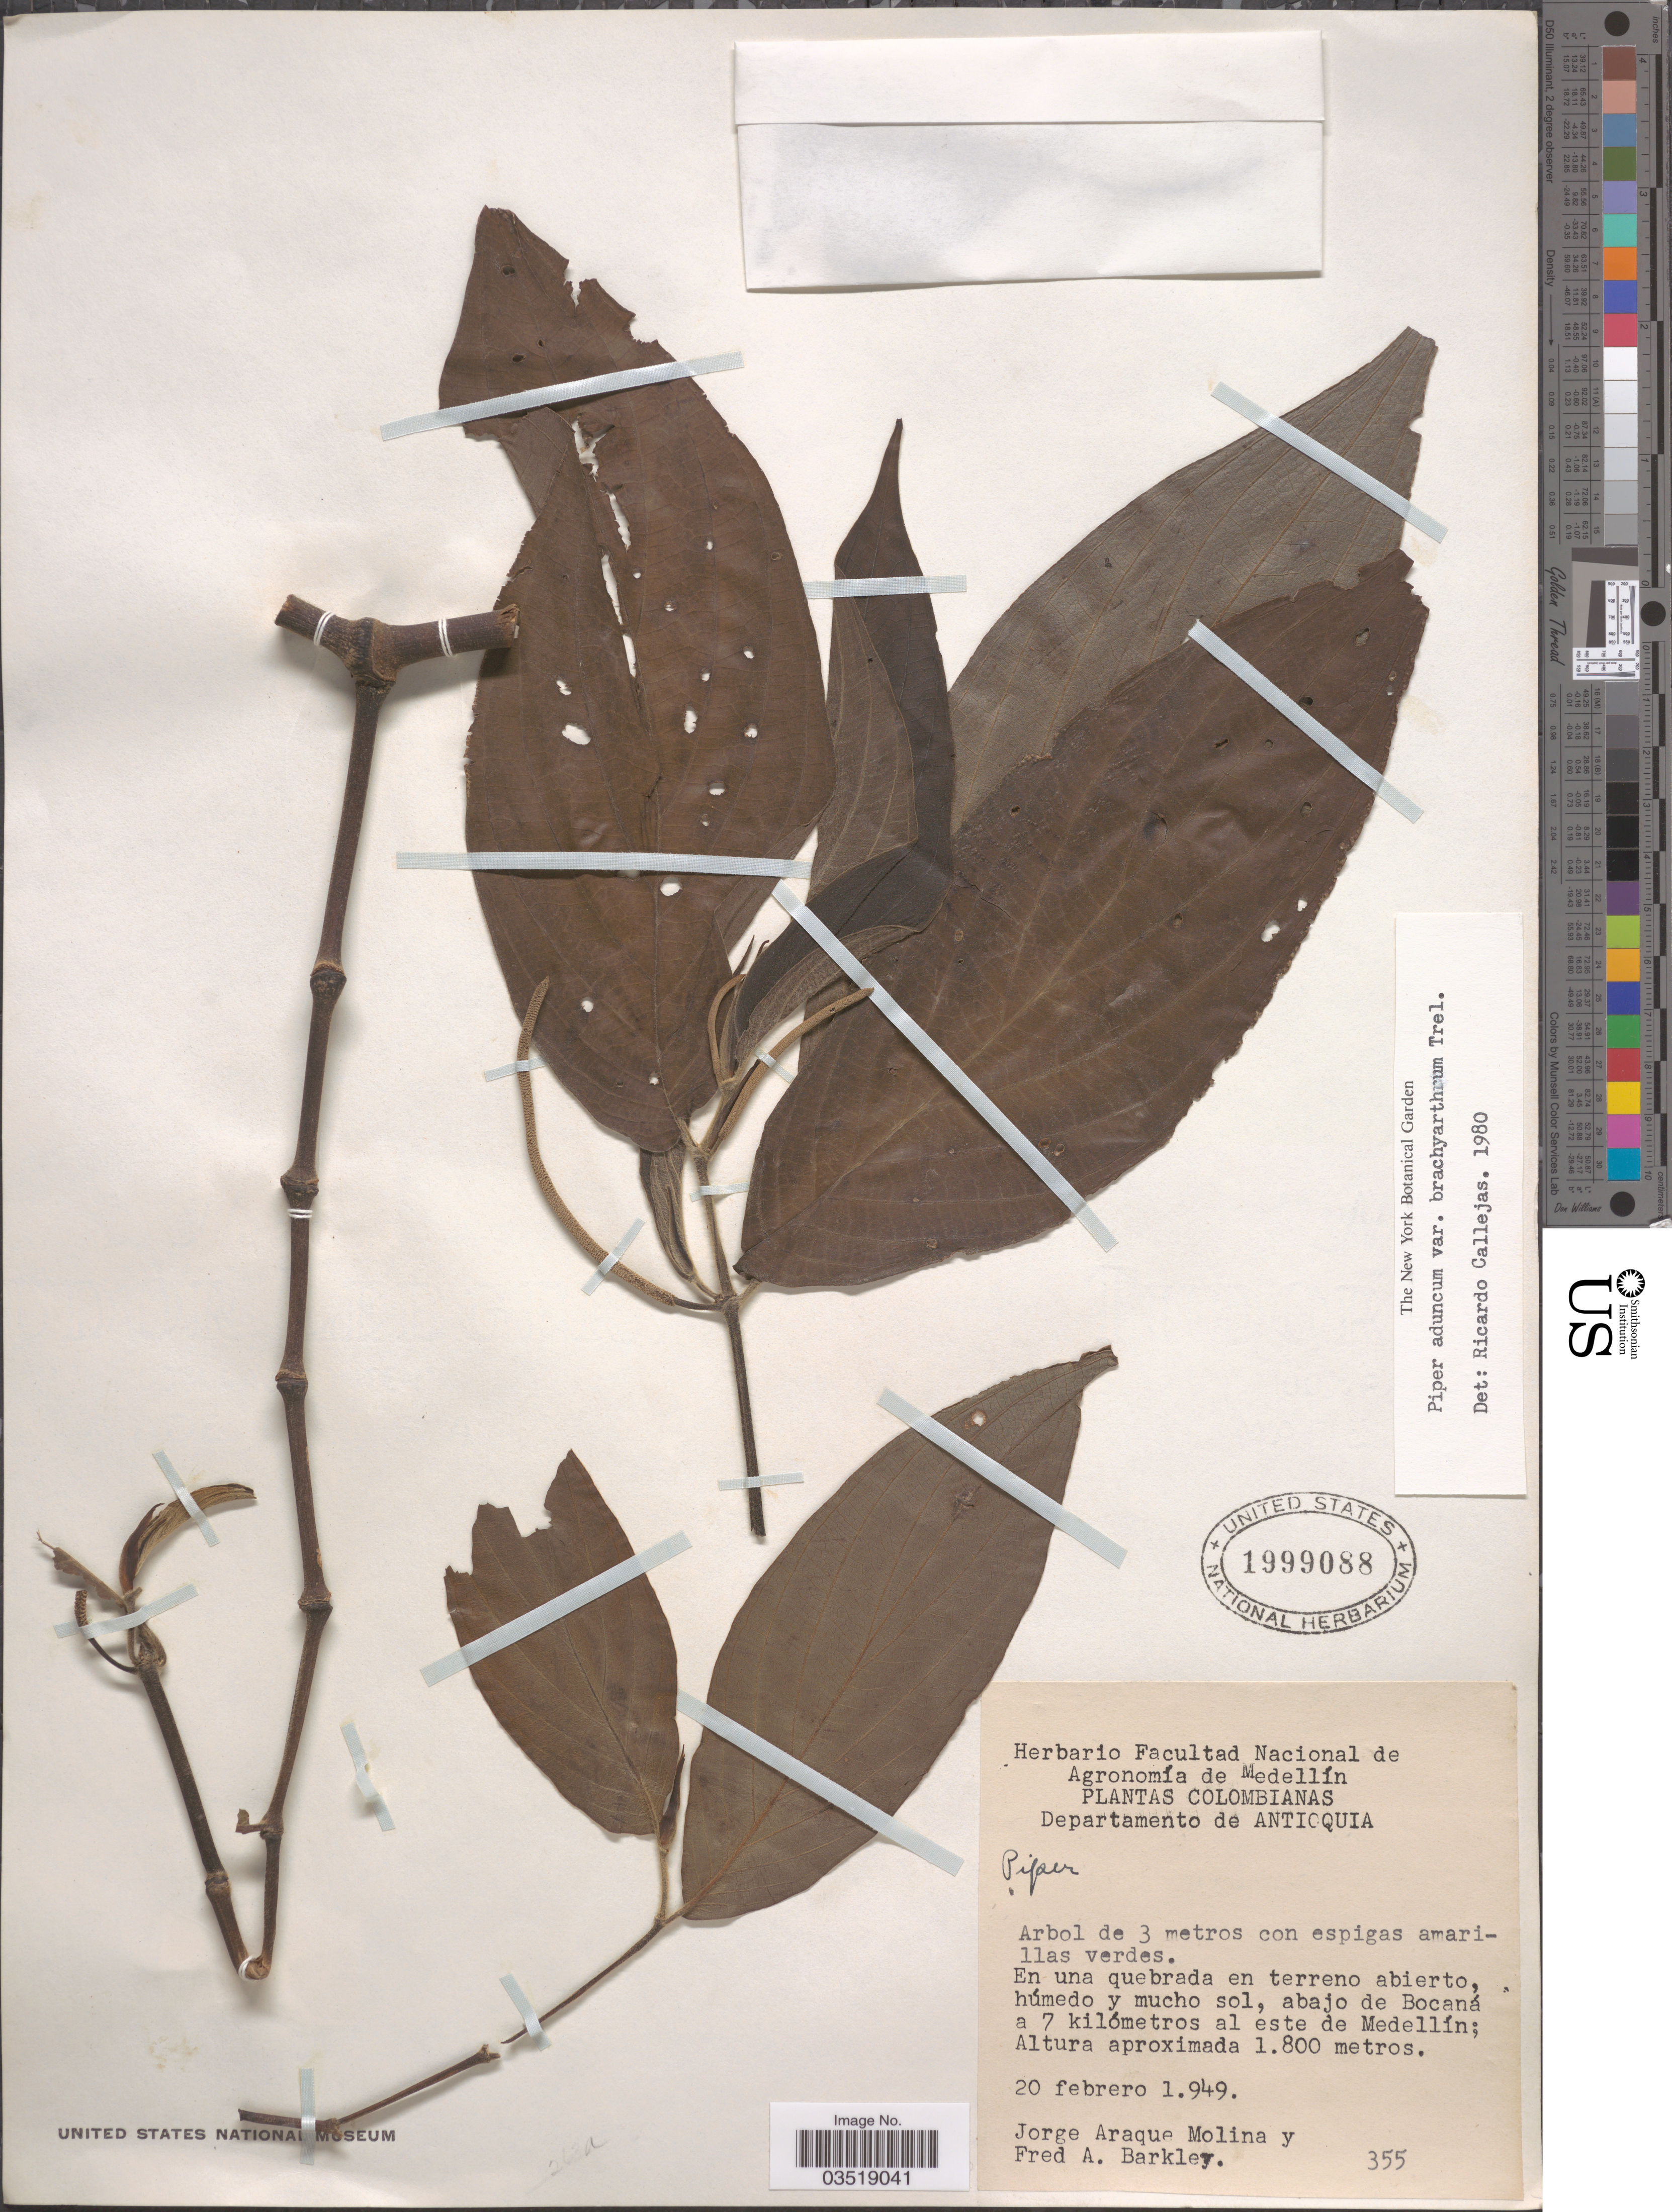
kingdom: Plantae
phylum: Tracheophyta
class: Magnoliopsida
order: Piperales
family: Piperaceae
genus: Piper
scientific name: Piper aduncum var. cordulatum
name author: L.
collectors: J. A. Molina & F. A. Barkley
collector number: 355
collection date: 1949-02-20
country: Colombia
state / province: Antioquia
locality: Departamento del Antioquia. Abajo de Bocaná a 7 kilómetros al este de Medellín.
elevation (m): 1800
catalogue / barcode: US 1999088